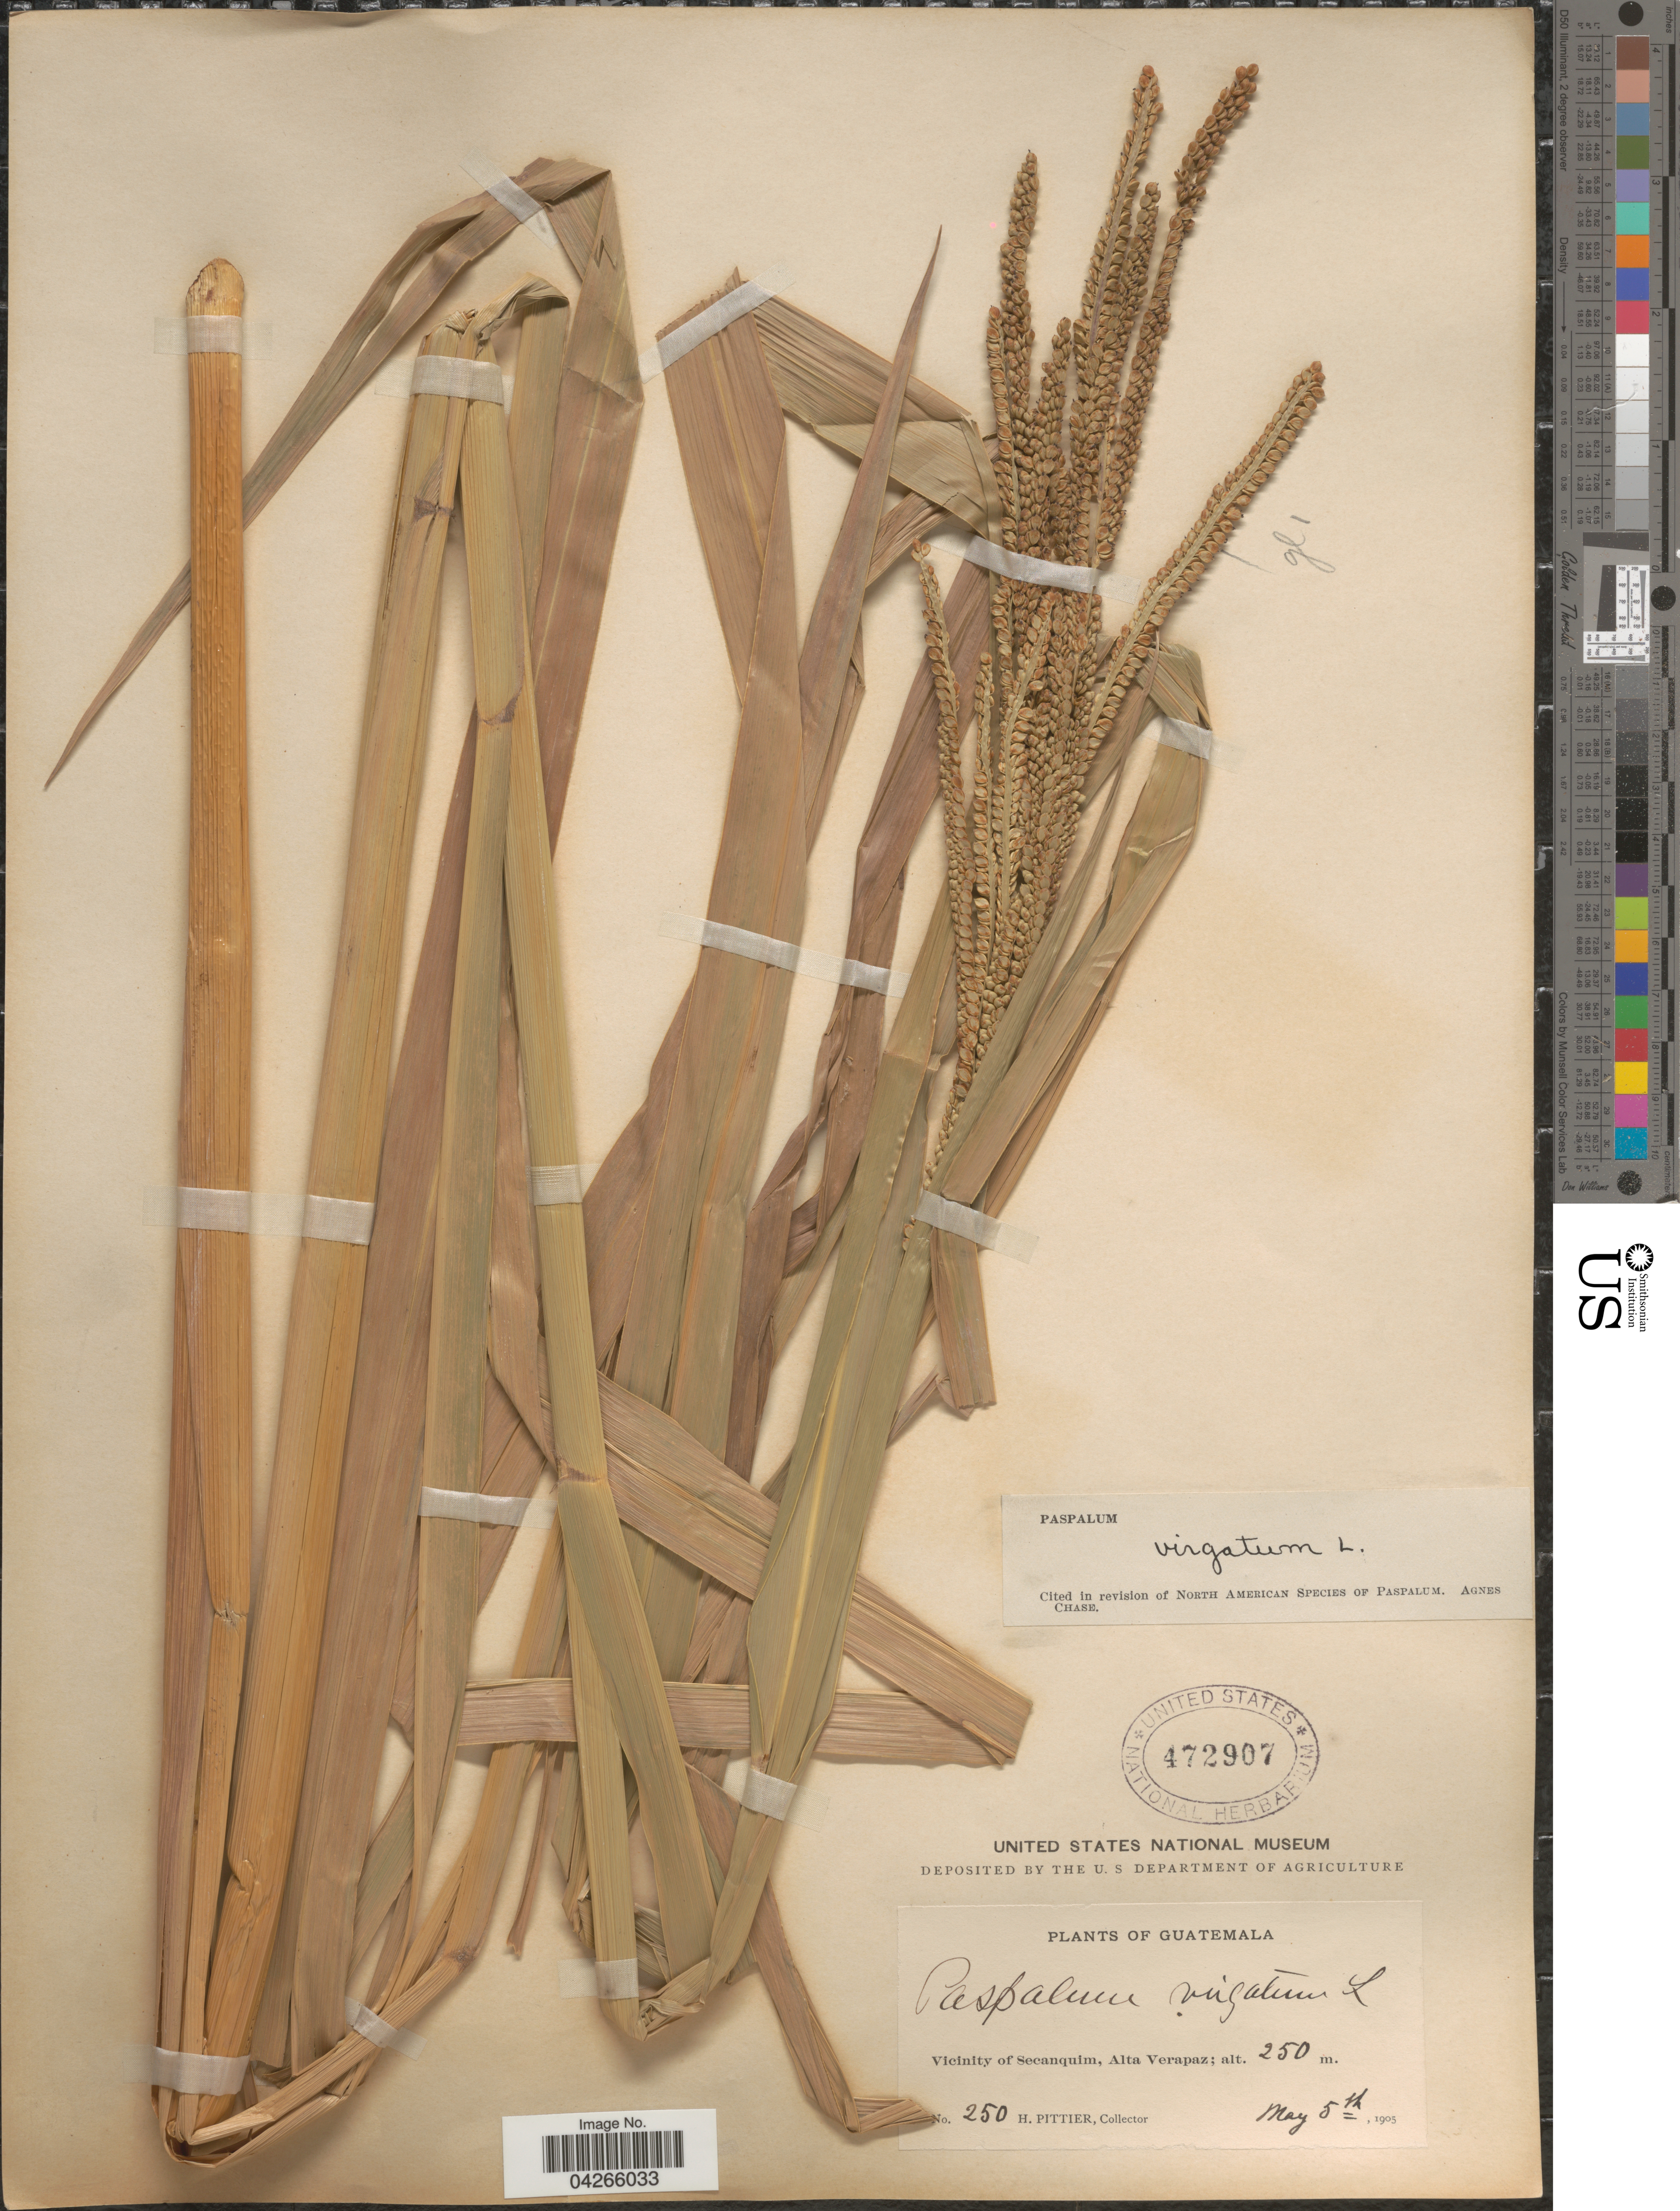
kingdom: Plantae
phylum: Tracheophyta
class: Liliopsida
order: Poales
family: Poaceae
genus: Paspalum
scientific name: Paspalum virgatum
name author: L.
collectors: H. F. Pittier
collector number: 250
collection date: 1905-05-05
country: Guatemala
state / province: Alta Verapaz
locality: Vicinity of Secanquim.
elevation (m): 250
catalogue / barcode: US 472907